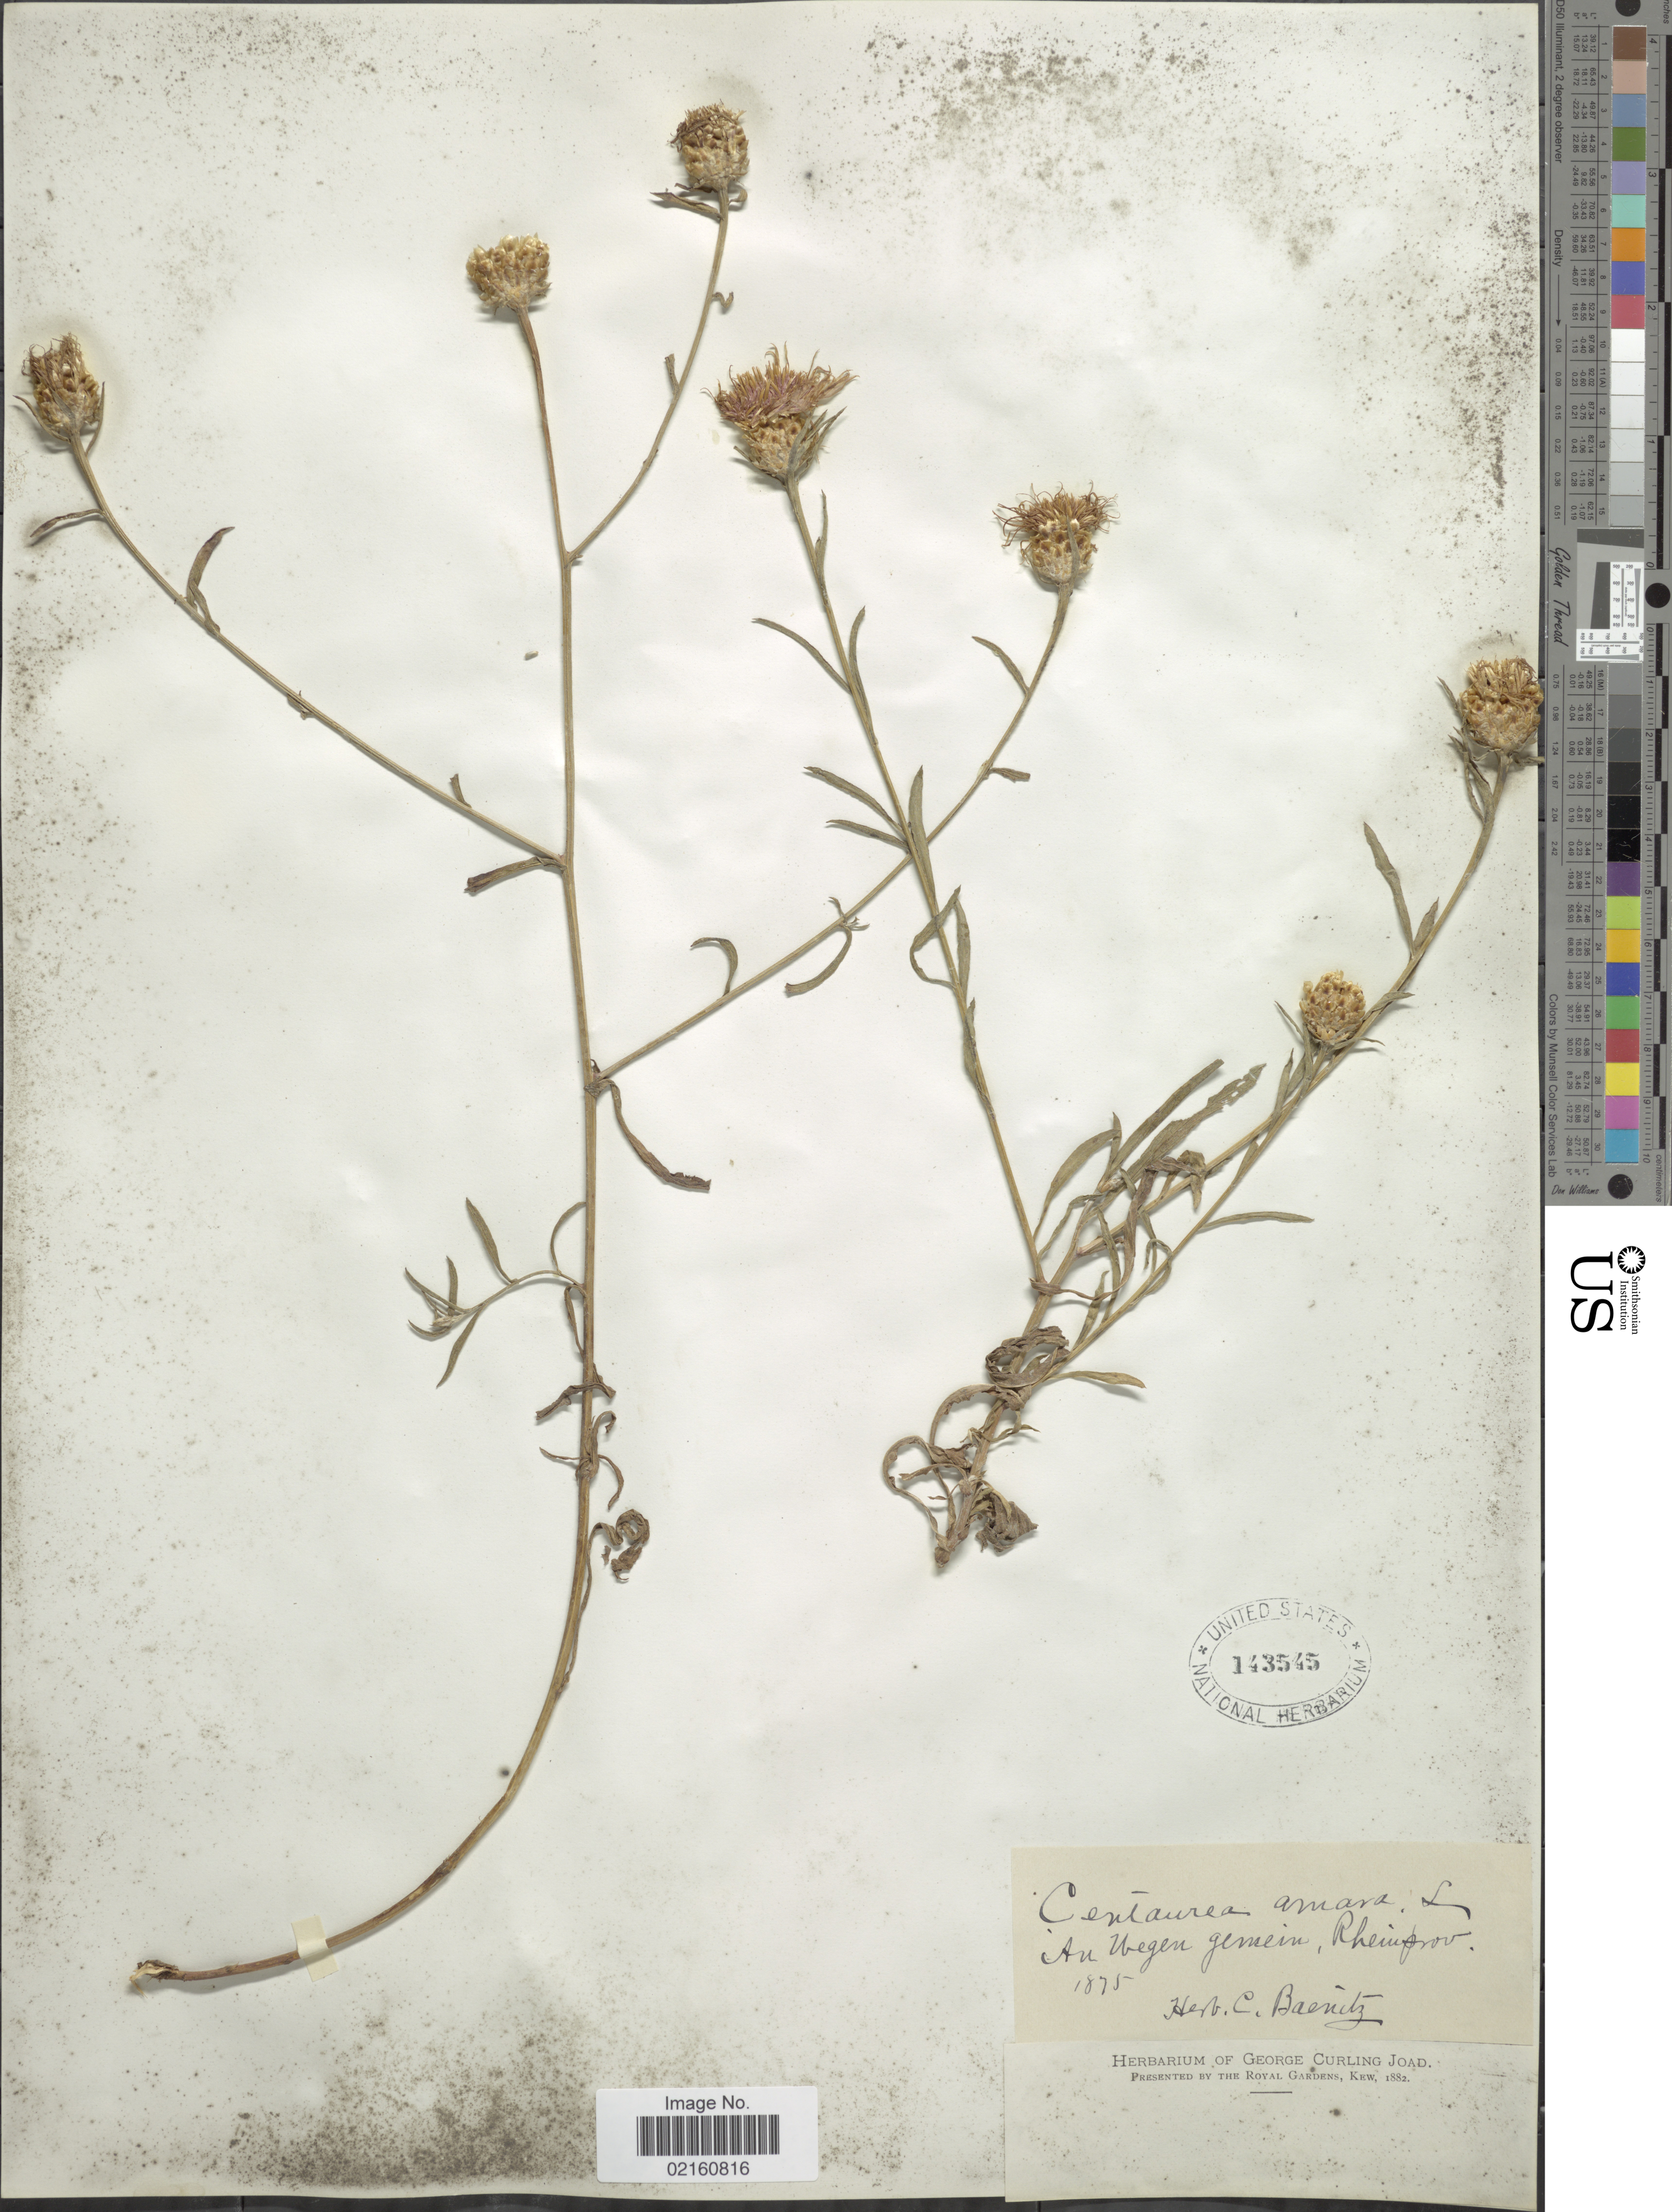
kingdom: Plantae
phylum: Tracheophyta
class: Magnoliopsida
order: Asterales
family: Asteraceae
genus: Centaurea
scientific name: Centaurea jacea subsp. gaudinii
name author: (Boiss. & Reut.) Gremli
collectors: ex herb. C. Baenitz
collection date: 1875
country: Germany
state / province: Rhineland-Palatinate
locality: An wegen gemein, Rhein prov.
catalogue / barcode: US 143545